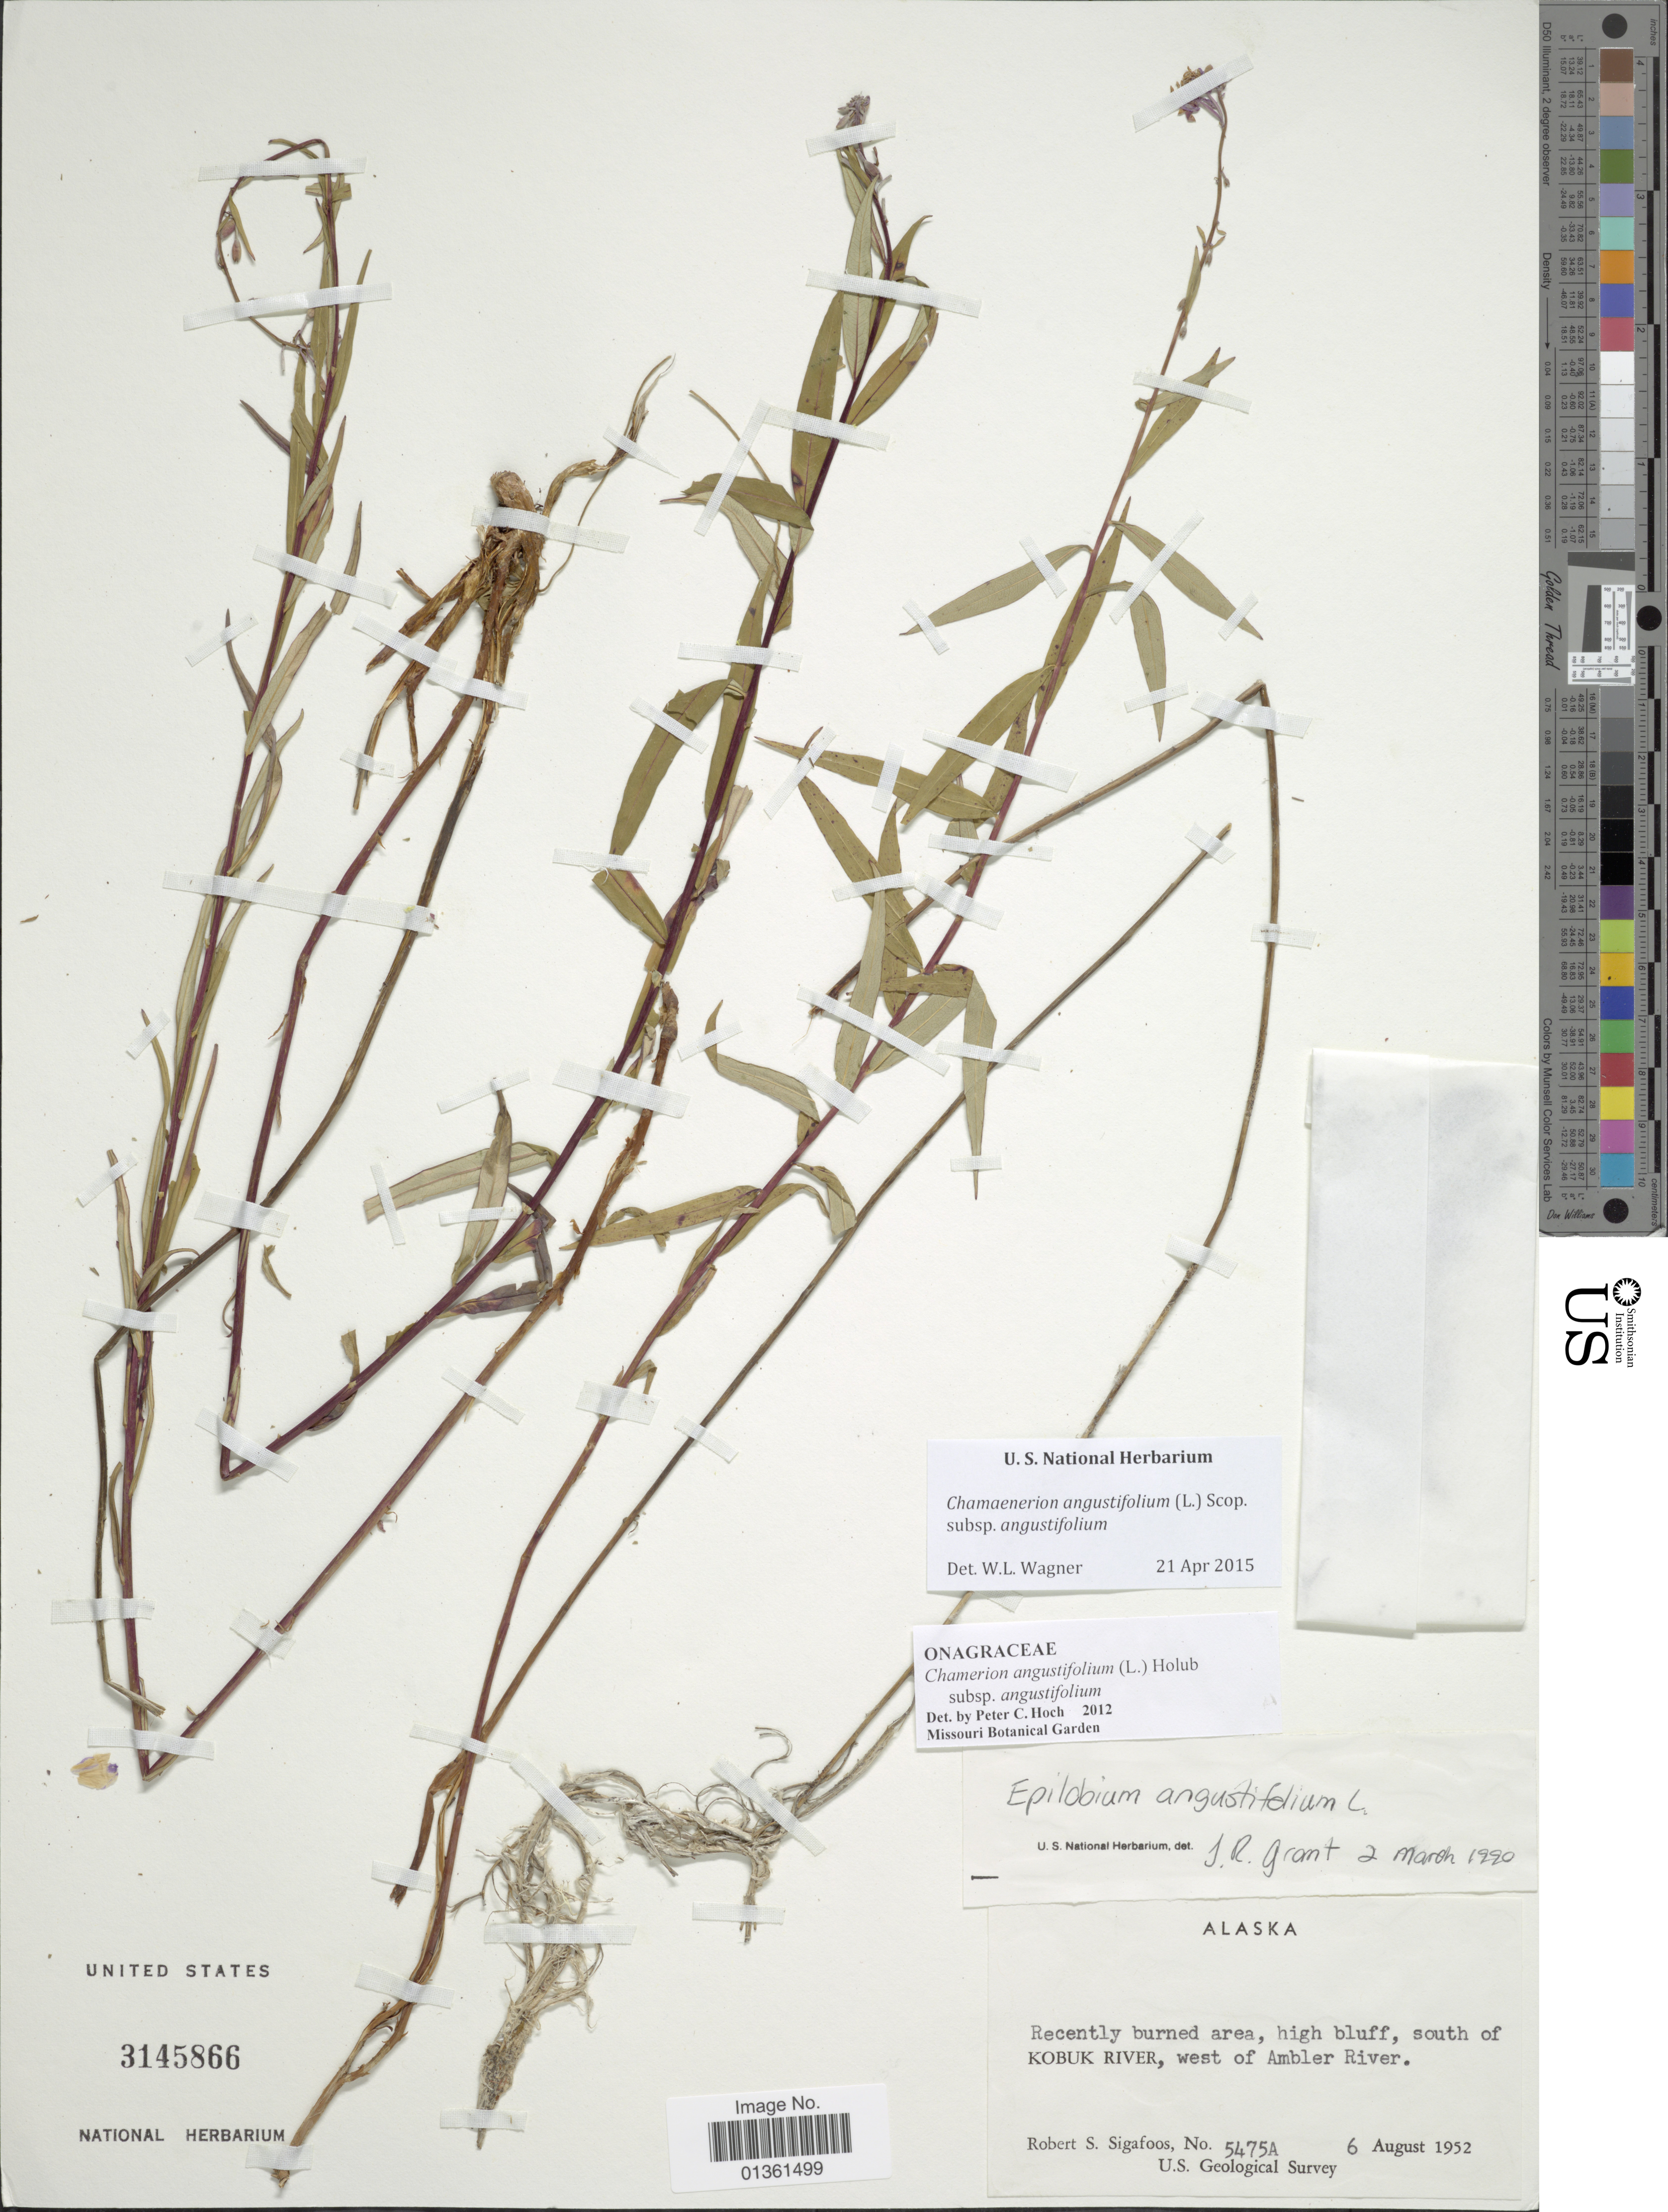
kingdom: Plantae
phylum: Tracheophyta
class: Magnoliopsida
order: Myrtales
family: Onagraceae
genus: Chamaenerion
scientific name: Chamaenerion angustifolium subsp. angustifolium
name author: (L.) Scop.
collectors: R. Sigafoos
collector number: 5475A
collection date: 1952-08-06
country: United States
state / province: Alaska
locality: South of Kobuk River, west of Ambler River.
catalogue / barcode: US 3145866